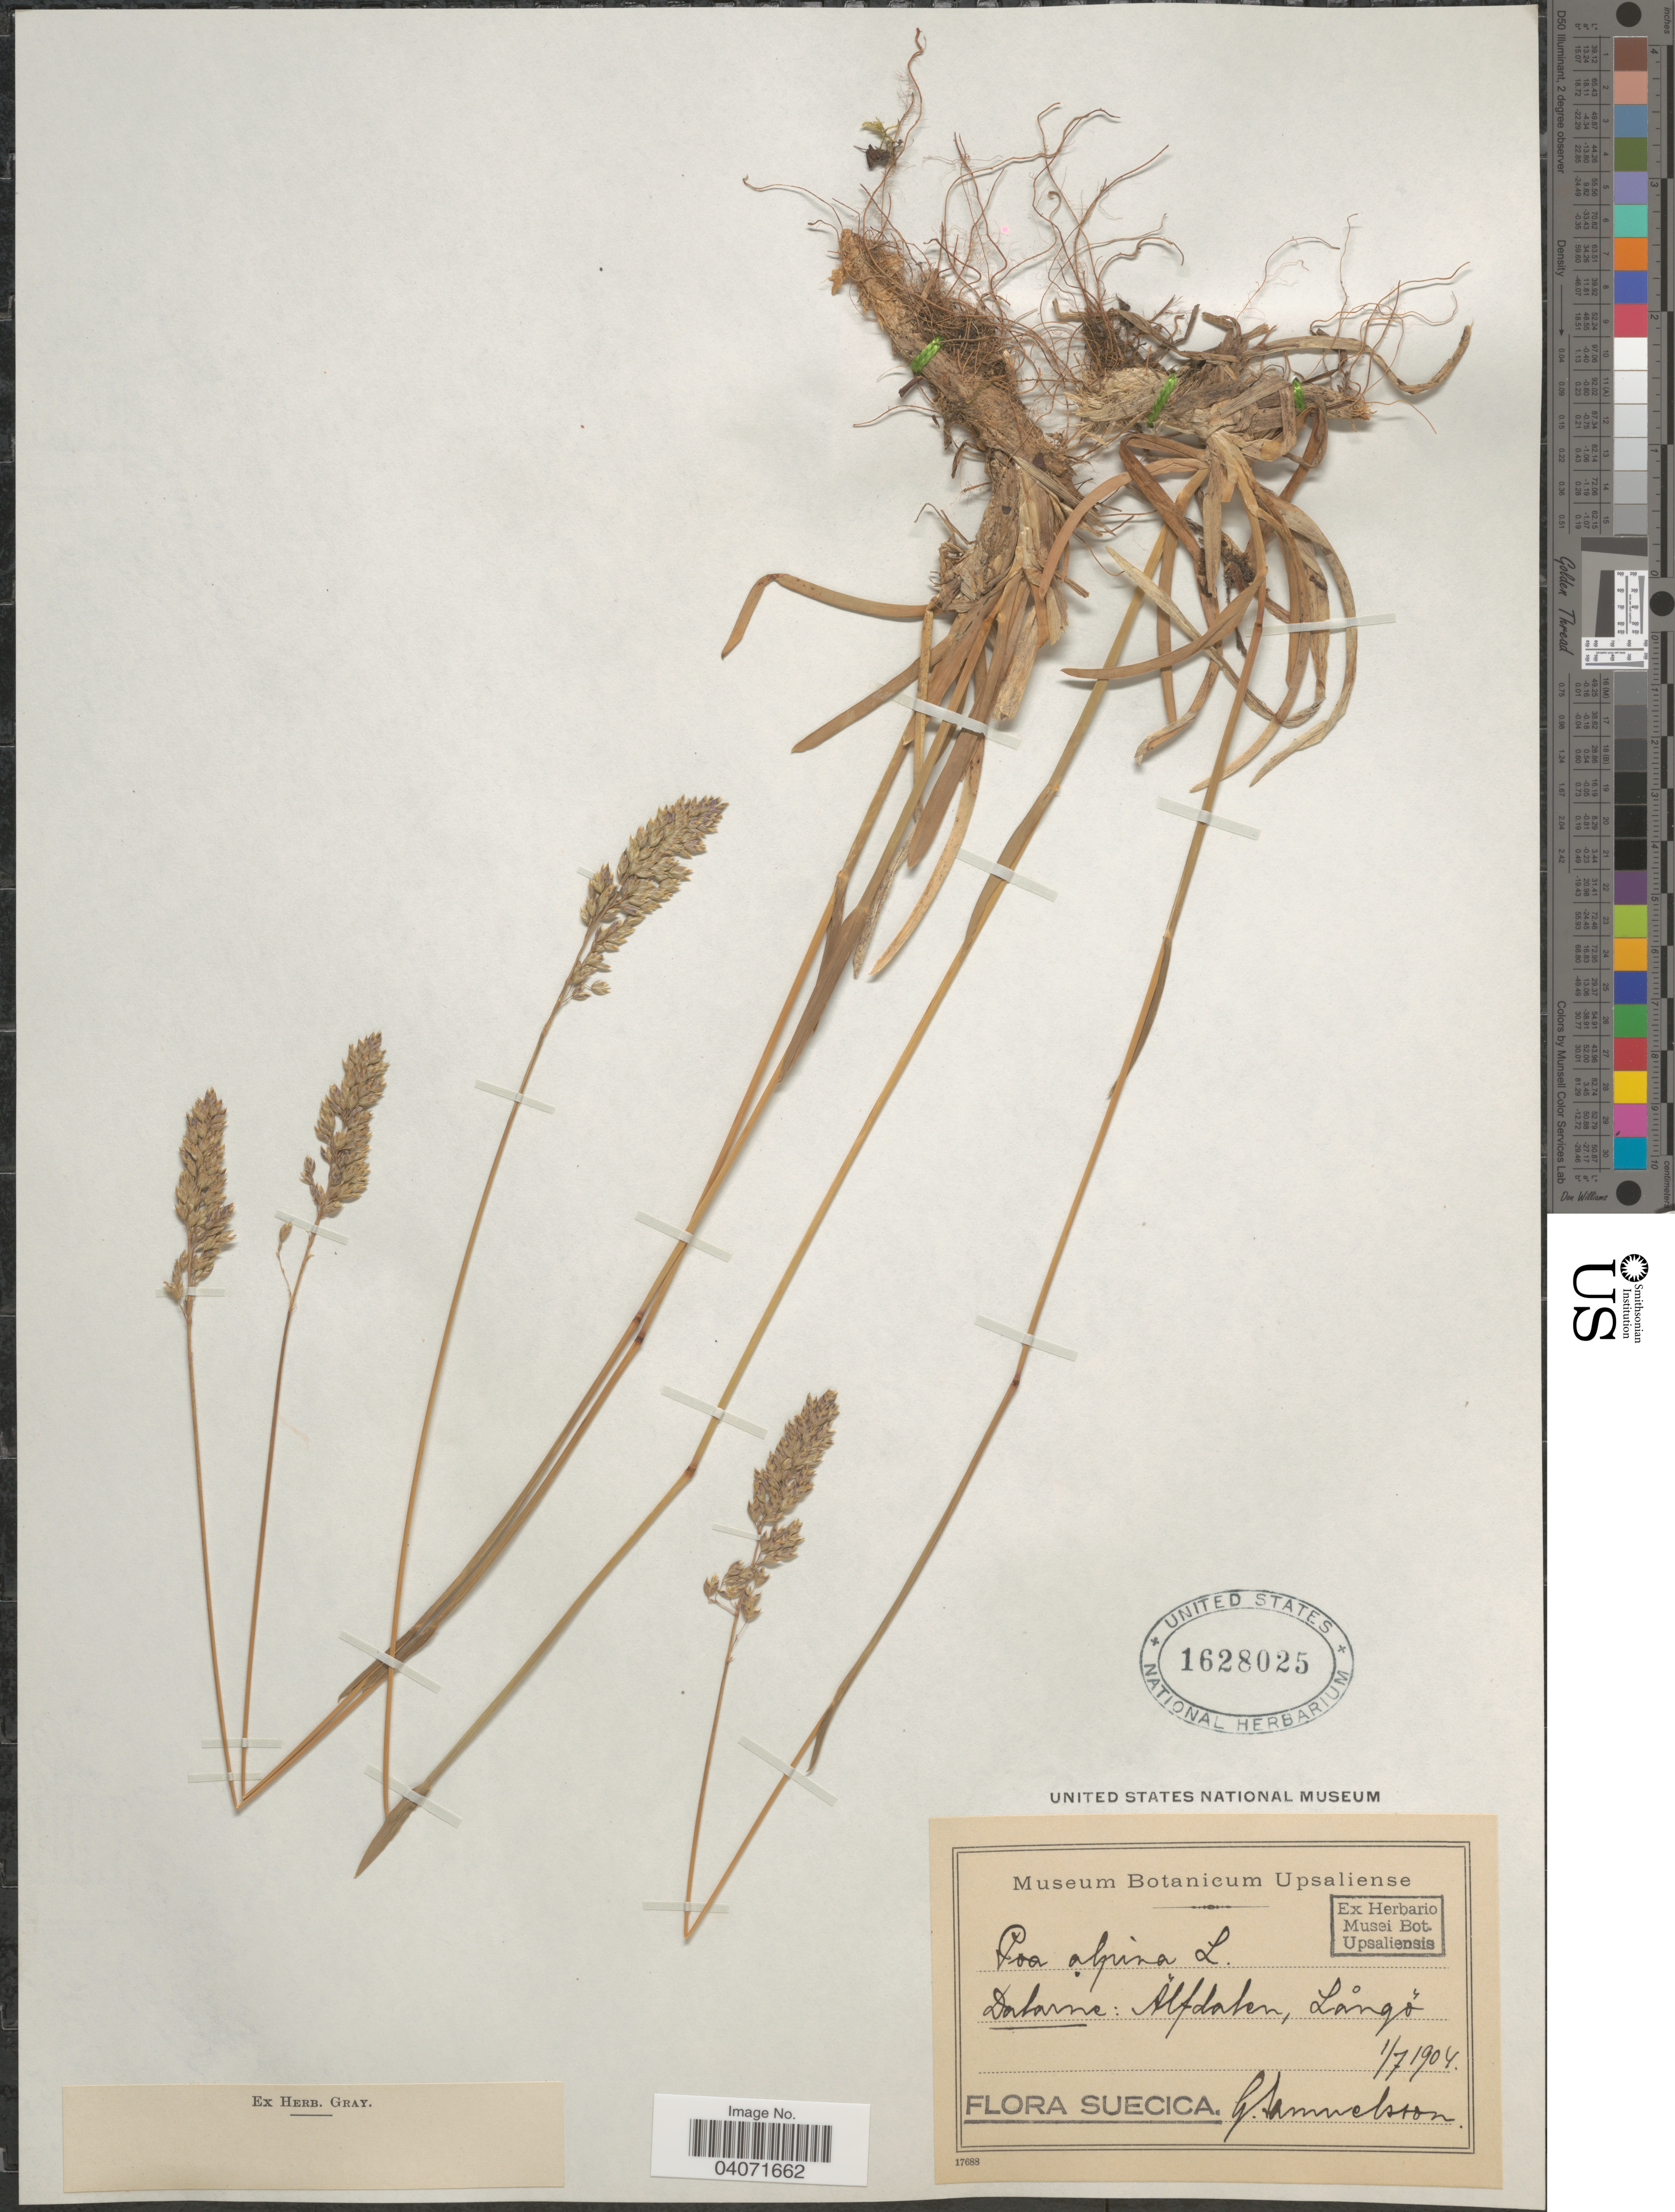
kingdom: Plantae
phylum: Tracheophyta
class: Liliopsida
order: Poales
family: Poaceae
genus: Poa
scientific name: Poa alpina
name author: L.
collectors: G. Samuelsson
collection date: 1904-07-01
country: Sweden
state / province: Dalarna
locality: Dalarne: Älfdalen, Långö. Suecica.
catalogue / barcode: US 1628025